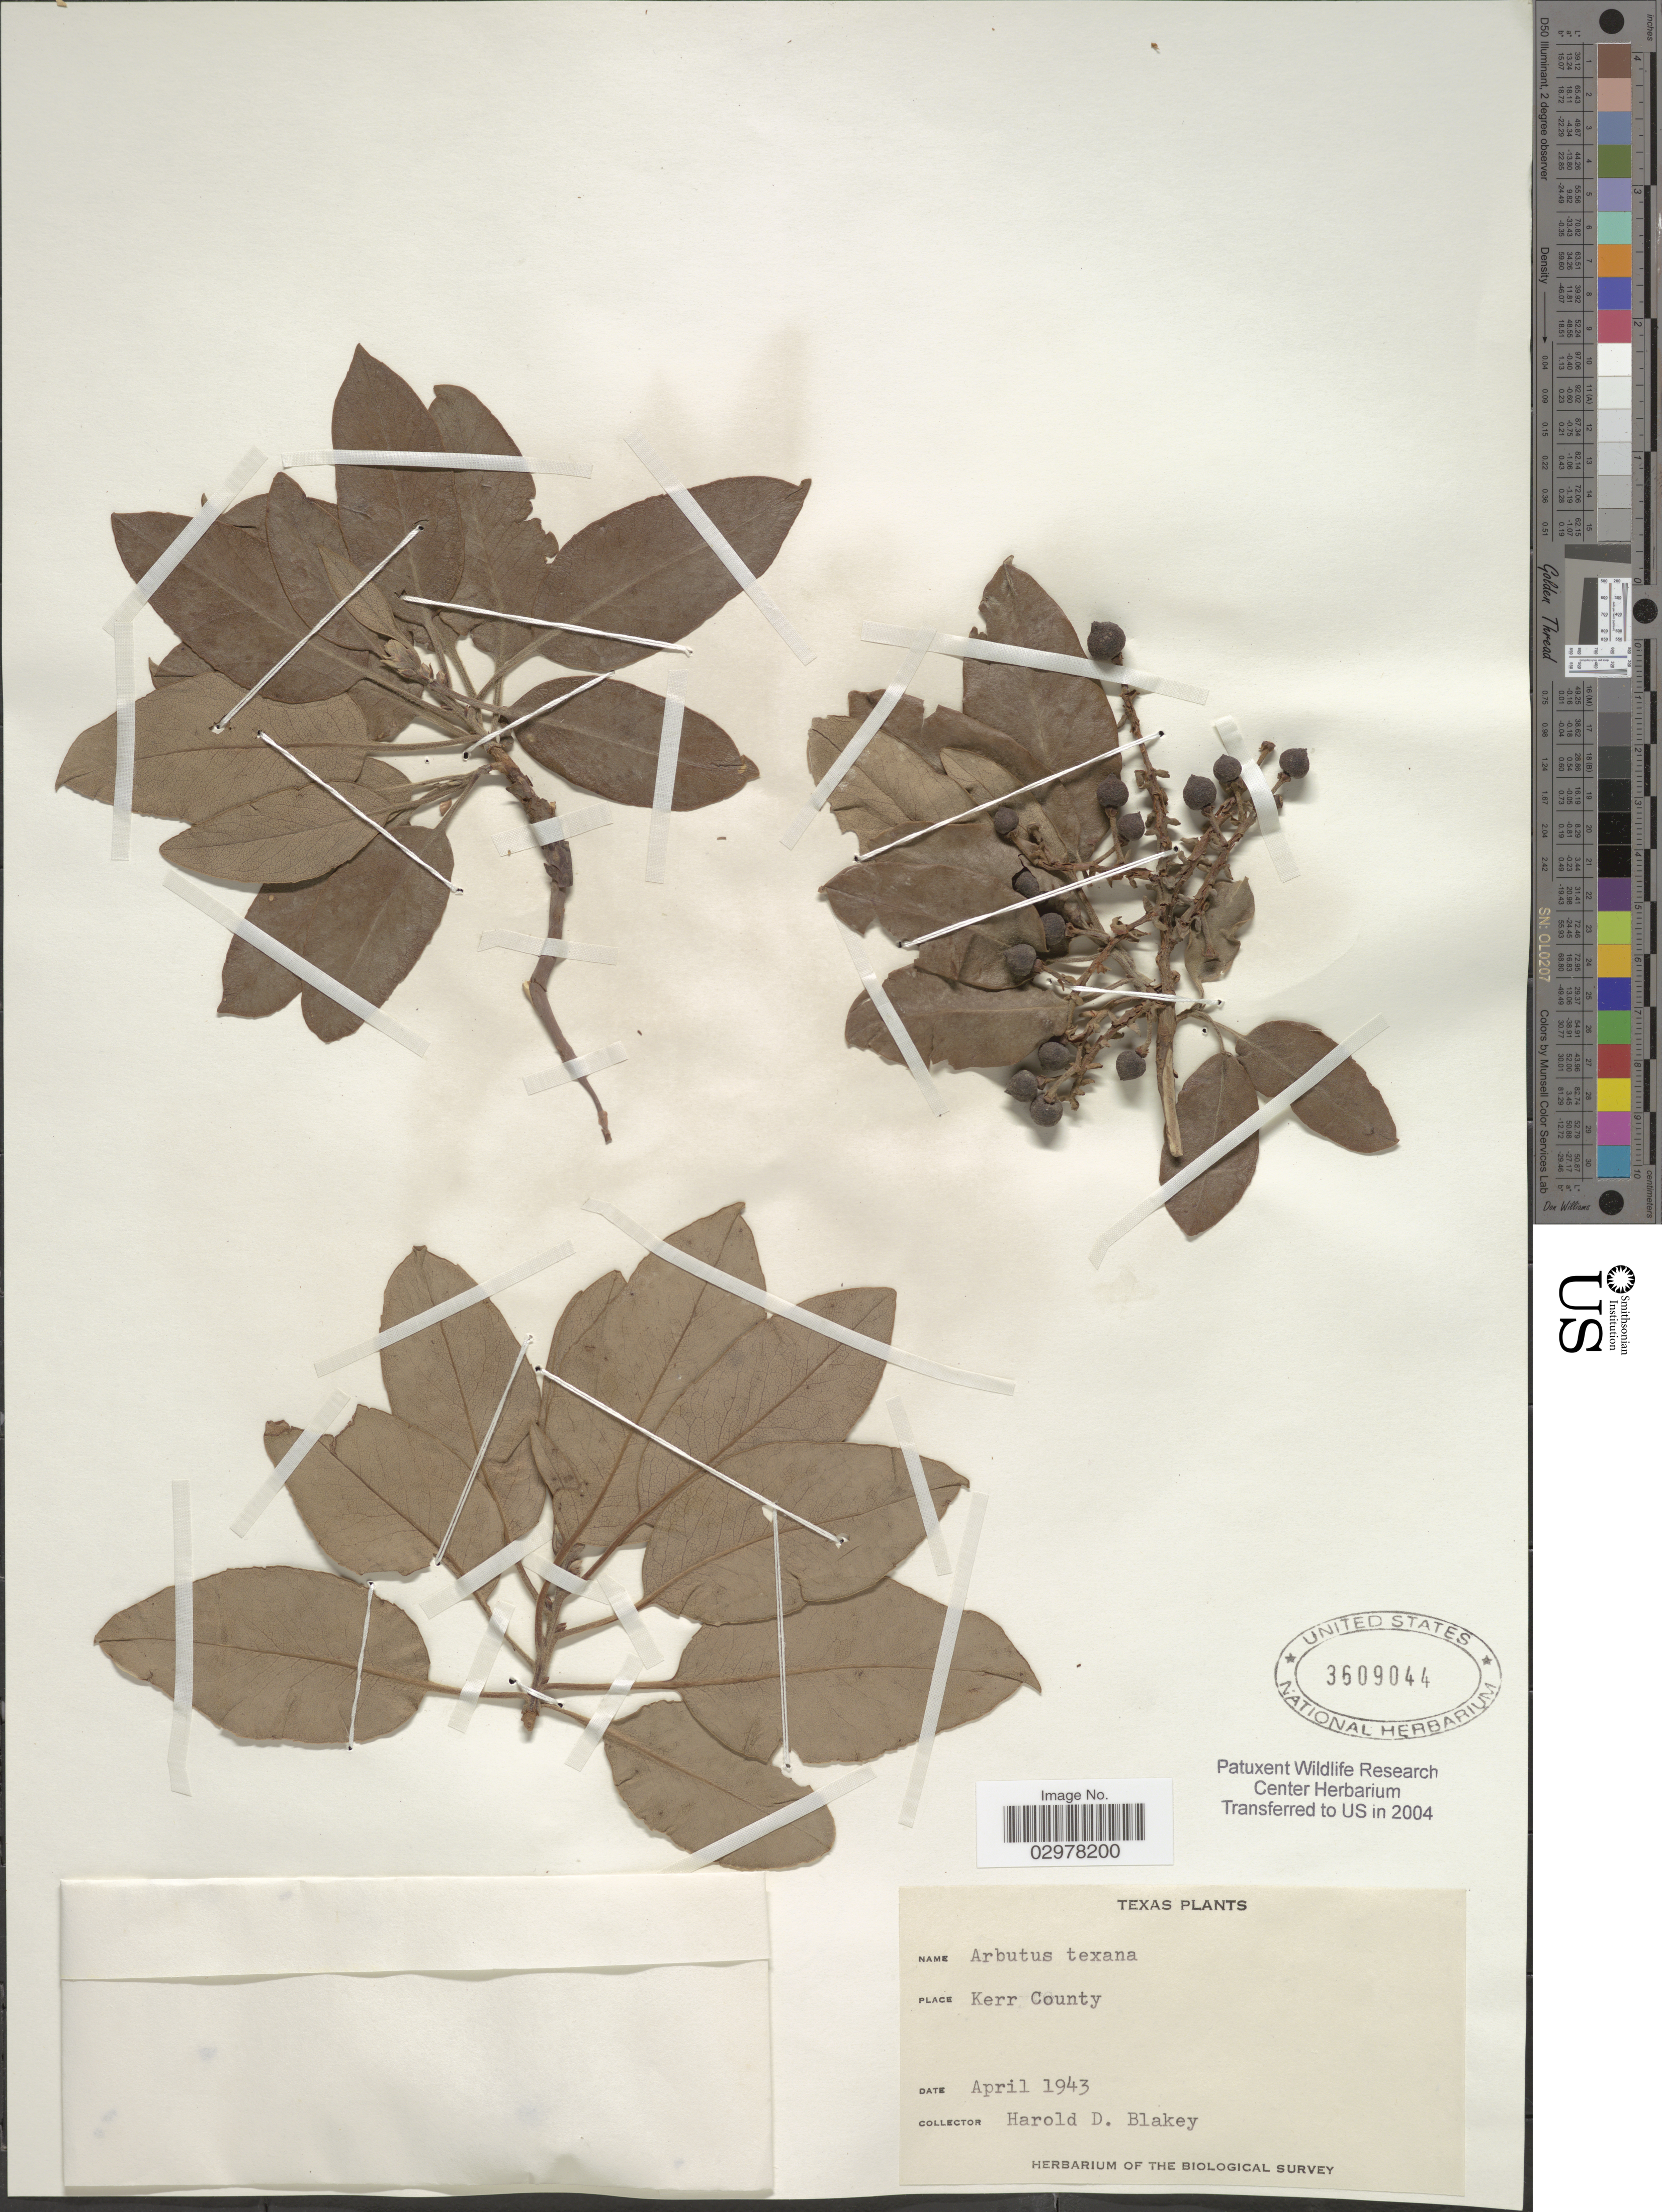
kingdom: Plantae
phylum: Tracheophyta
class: Magnoliopsida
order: Ericales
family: Ericaceae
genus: Arbutus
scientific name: Arbutus texana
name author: Buckley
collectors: H. Blakey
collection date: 1943-04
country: United States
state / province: Texas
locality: Kerr County.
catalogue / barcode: US 3609044